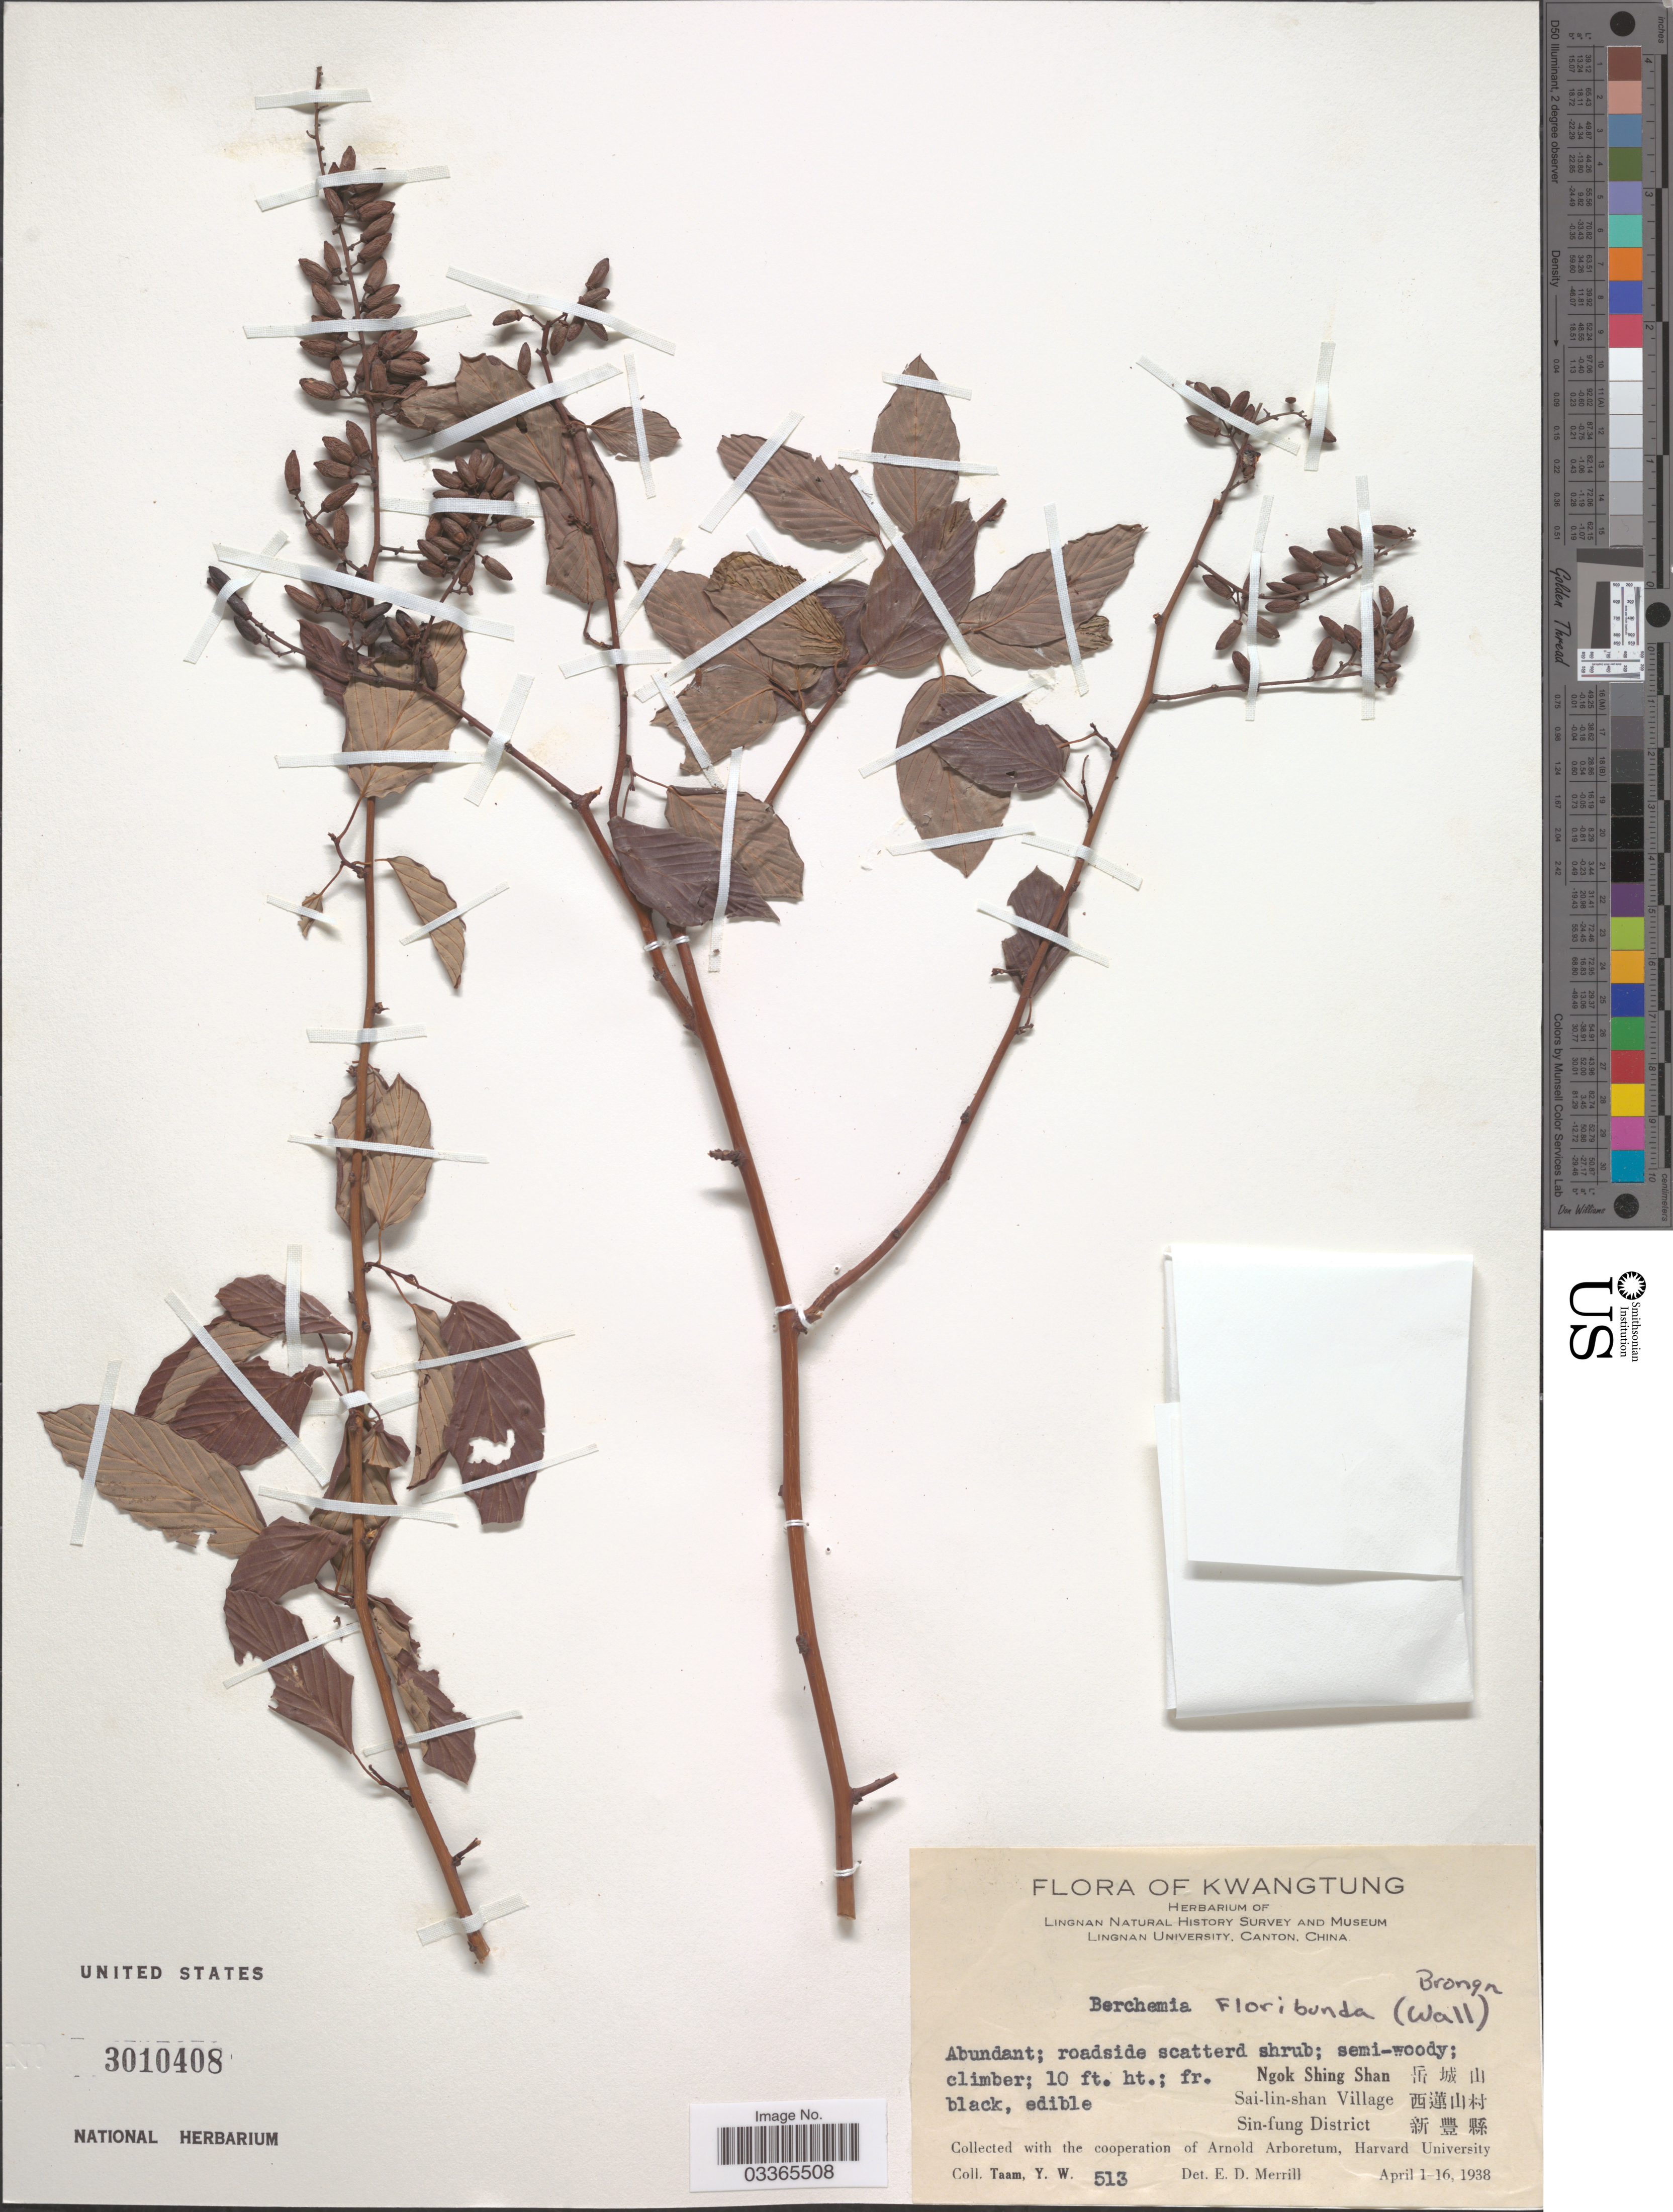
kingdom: Plantae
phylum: Tracheophyta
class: Magnoliopsida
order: Rosales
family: Rhamnaceae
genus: Berchemia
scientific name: Berchemia floribunda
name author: (Wall.) Brongn.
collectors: Y. W. Taam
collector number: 513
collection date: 1938-04-01/1938-04-16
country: China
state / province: Guangdong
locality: Kwangtung. Ngok Shing Shan. X. Sai-lin-shan Village. X. Sin-fung District. X.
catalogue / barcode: US 3010408